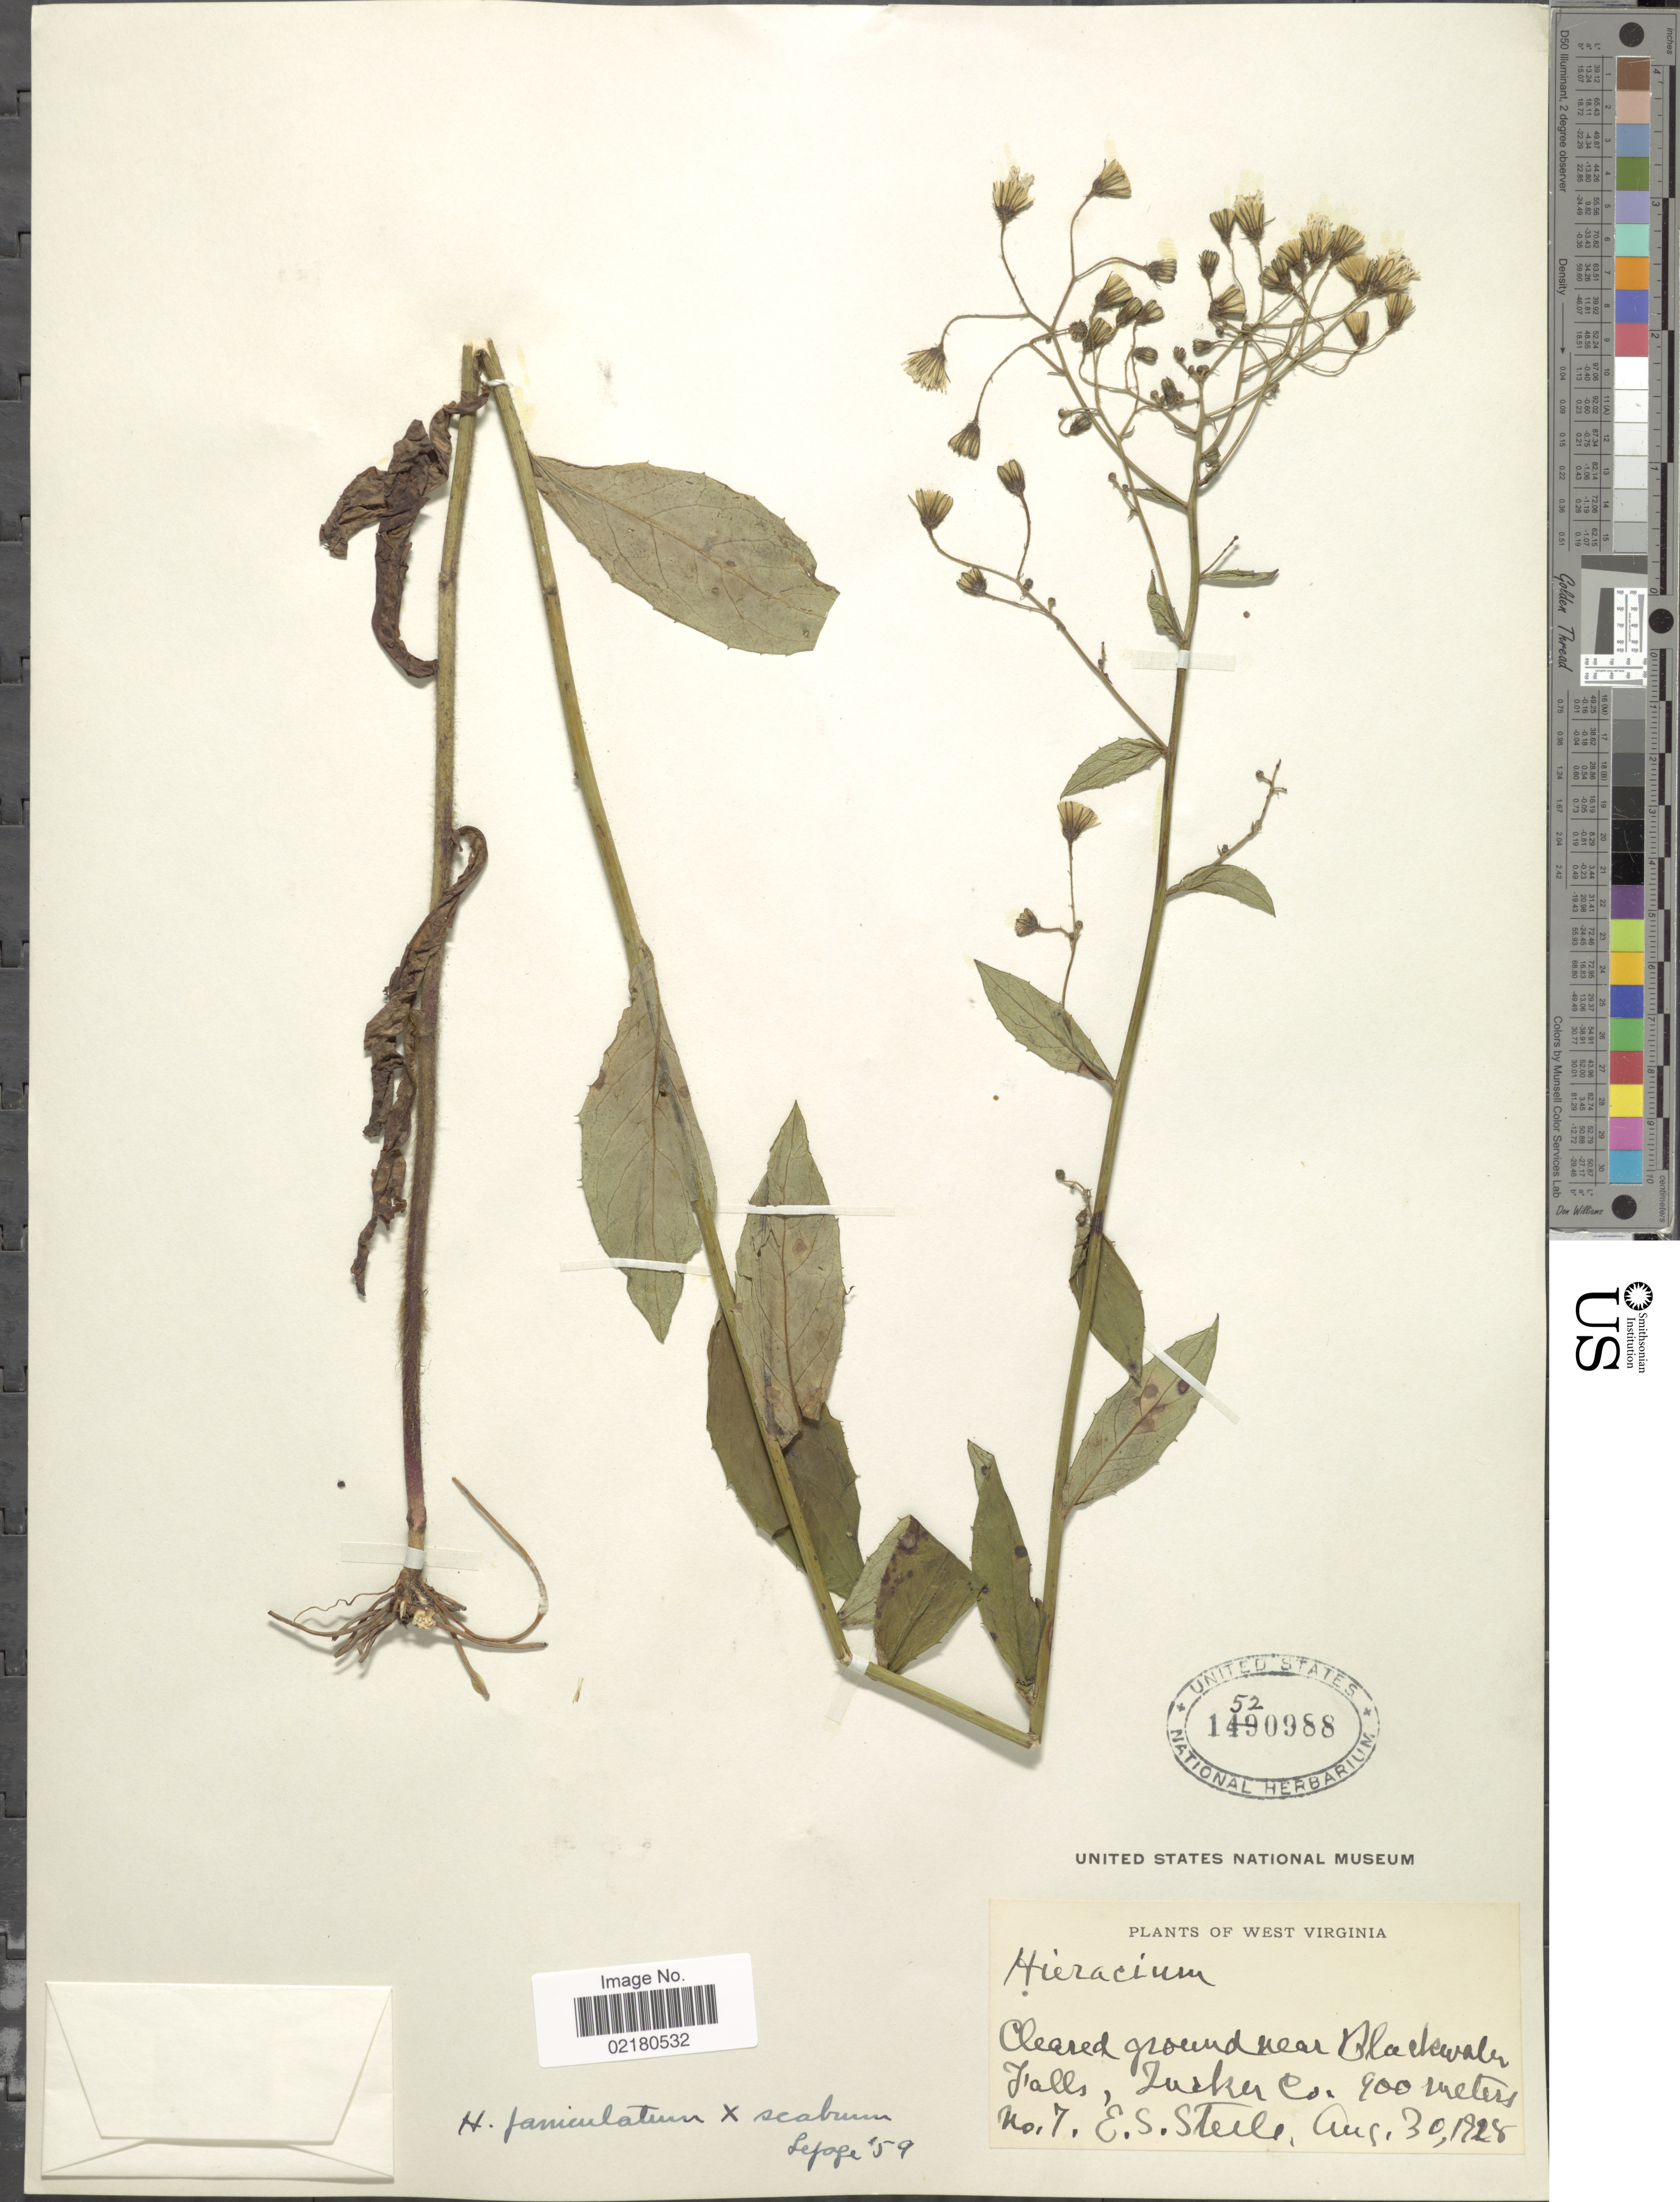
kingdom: Plantae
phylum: Tracheophyta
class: Magnoliopsida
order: Asterales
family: Asteraceae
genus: Hieracium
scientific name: Hieracium paniculatum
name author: L.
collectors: E. Steele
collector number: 7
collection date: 1928-08-30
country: United States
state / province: West Virginia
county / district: Tucker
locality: Cleared ground near Blackwater Falls, Tucker Co.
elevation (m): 900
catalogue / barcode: US 1520988